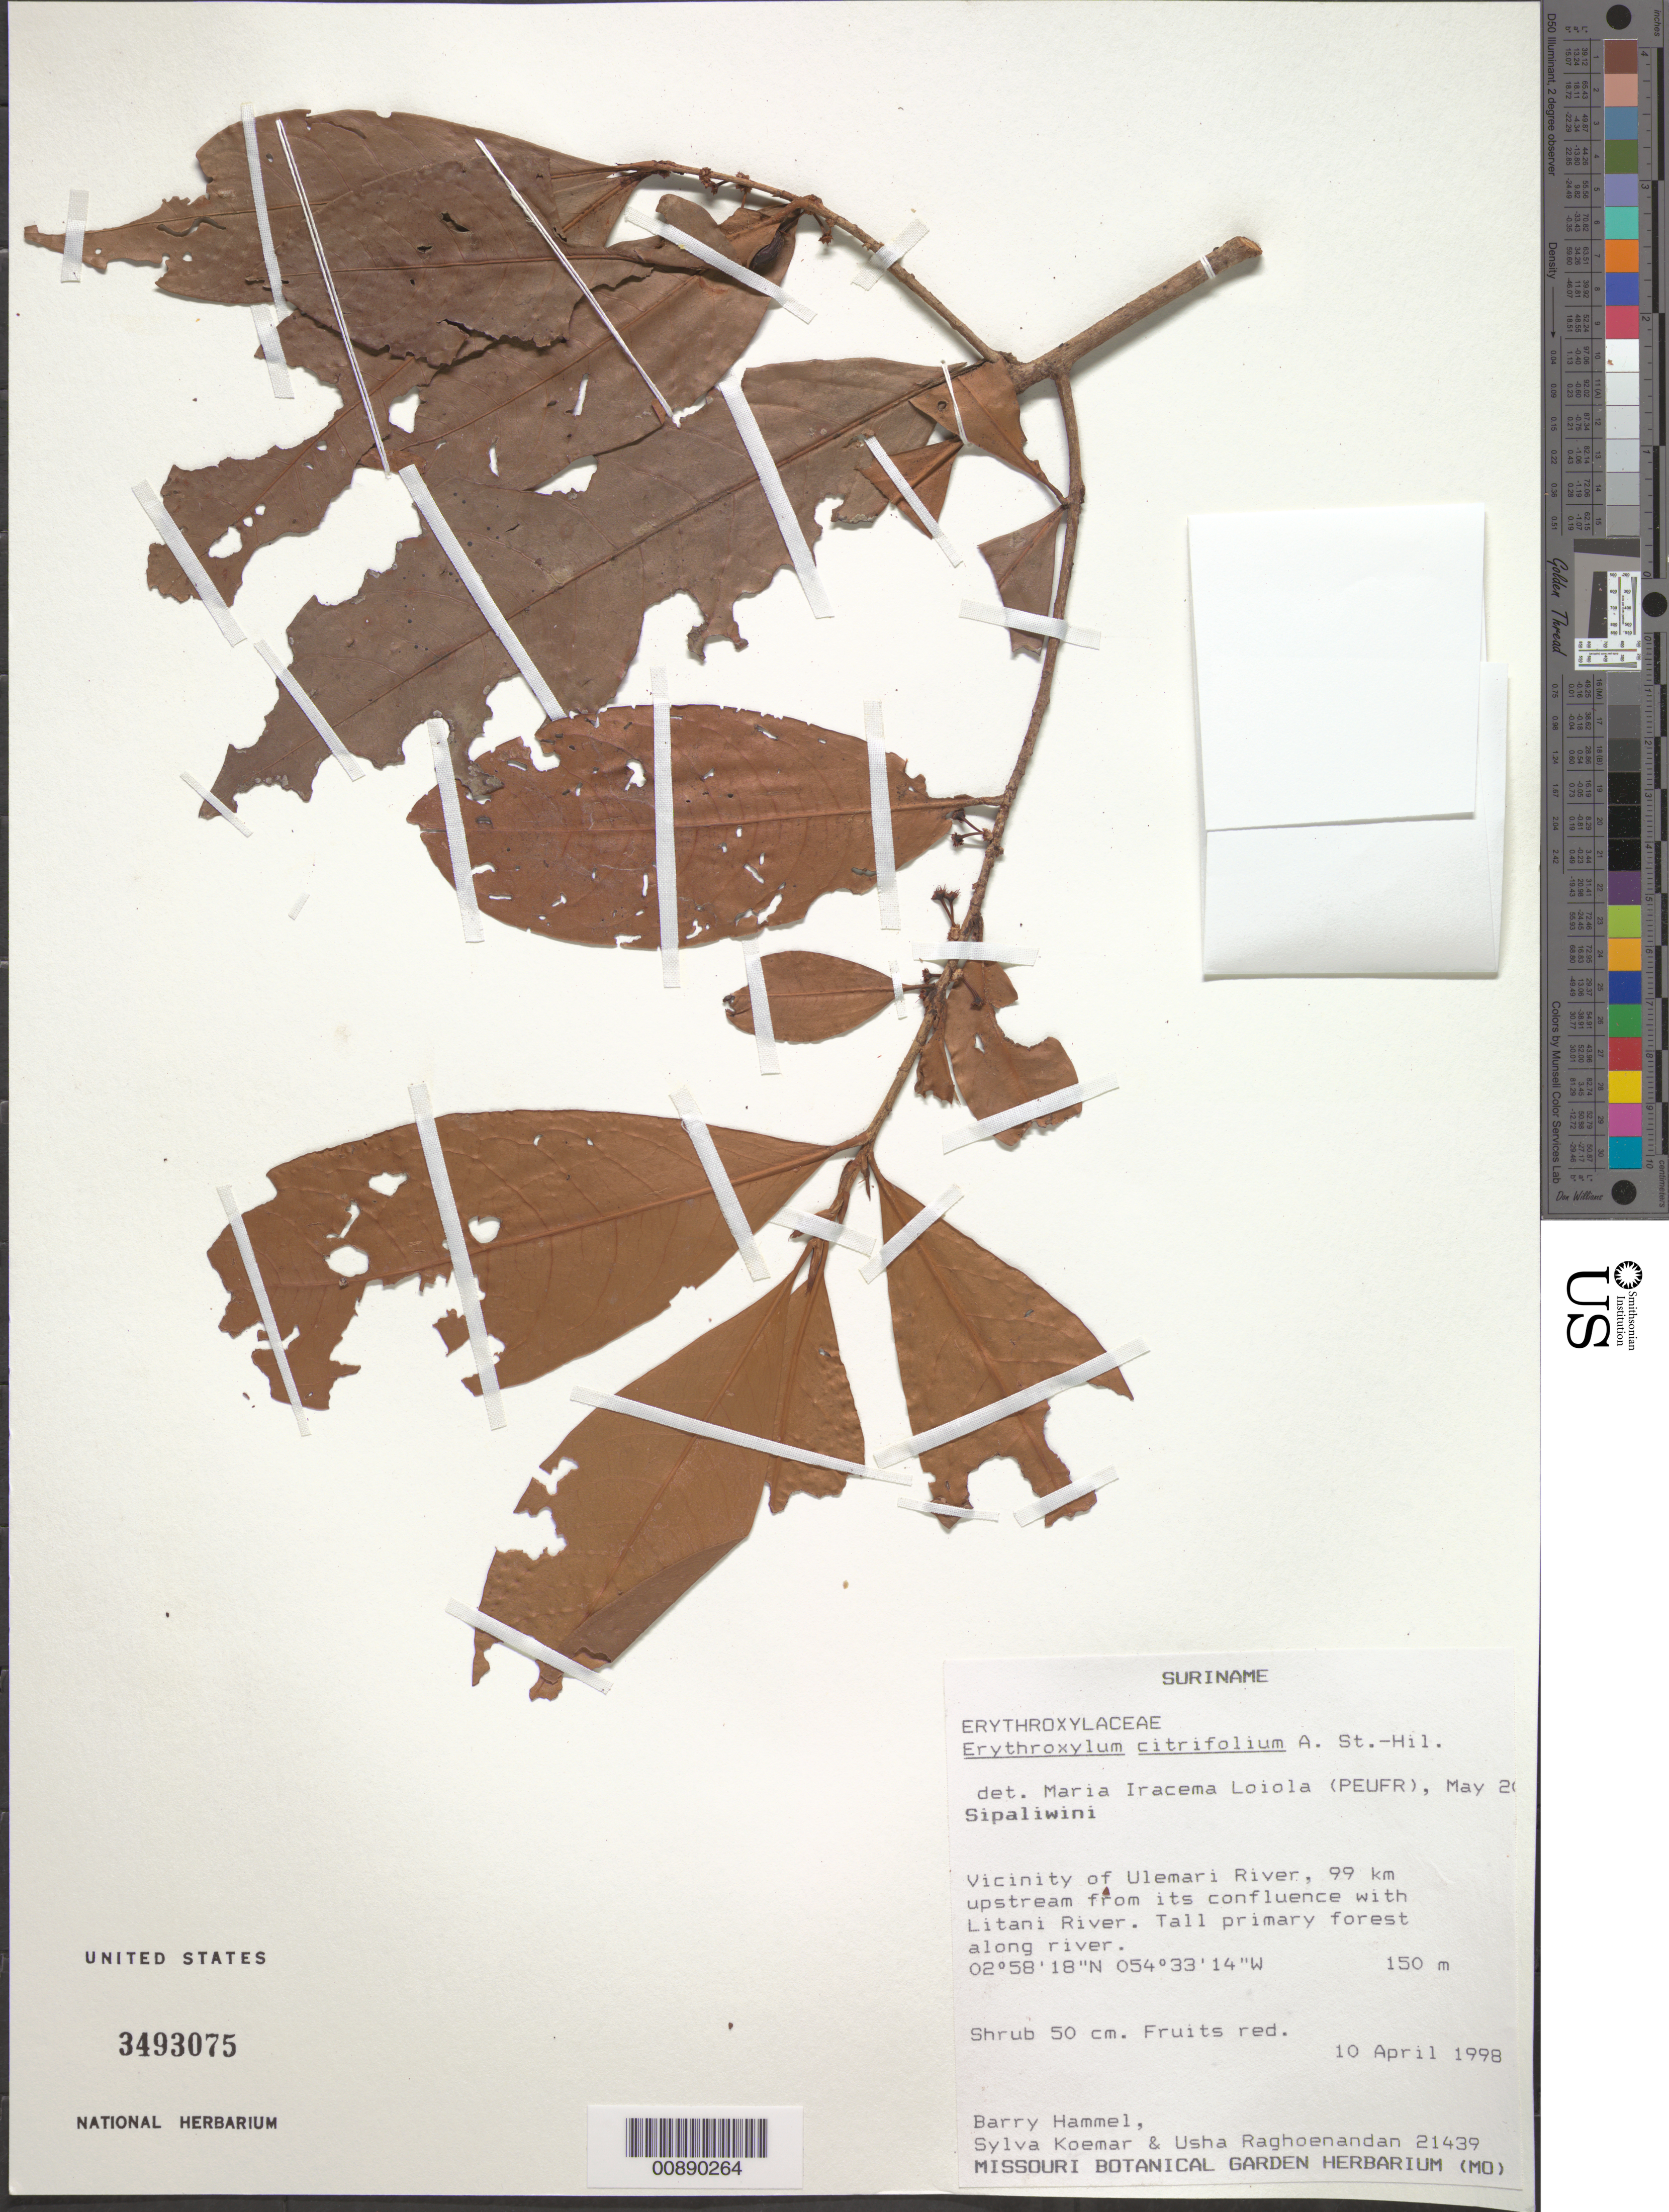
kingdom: Plantae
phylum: Tracheophyta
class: Magnoliopsida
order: Malpighiales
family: Erythroxylaceae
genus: Erythroxylum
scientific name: Erythroxylum citrifolium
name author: A. St.-Hil.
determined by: Loiola, M. I. B.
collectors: B. Hammel, S. Koemar & U. Raghoenandan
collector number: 21439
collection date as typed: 10-Apr-98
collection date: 1998-04-10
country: Suriname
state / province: Sipaliwini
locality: Ulemari R., 99 km upstream from confl. with Litani R., vic. of airstrip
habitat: Tall primary forest along river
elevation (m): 150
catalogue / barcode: US 3493075